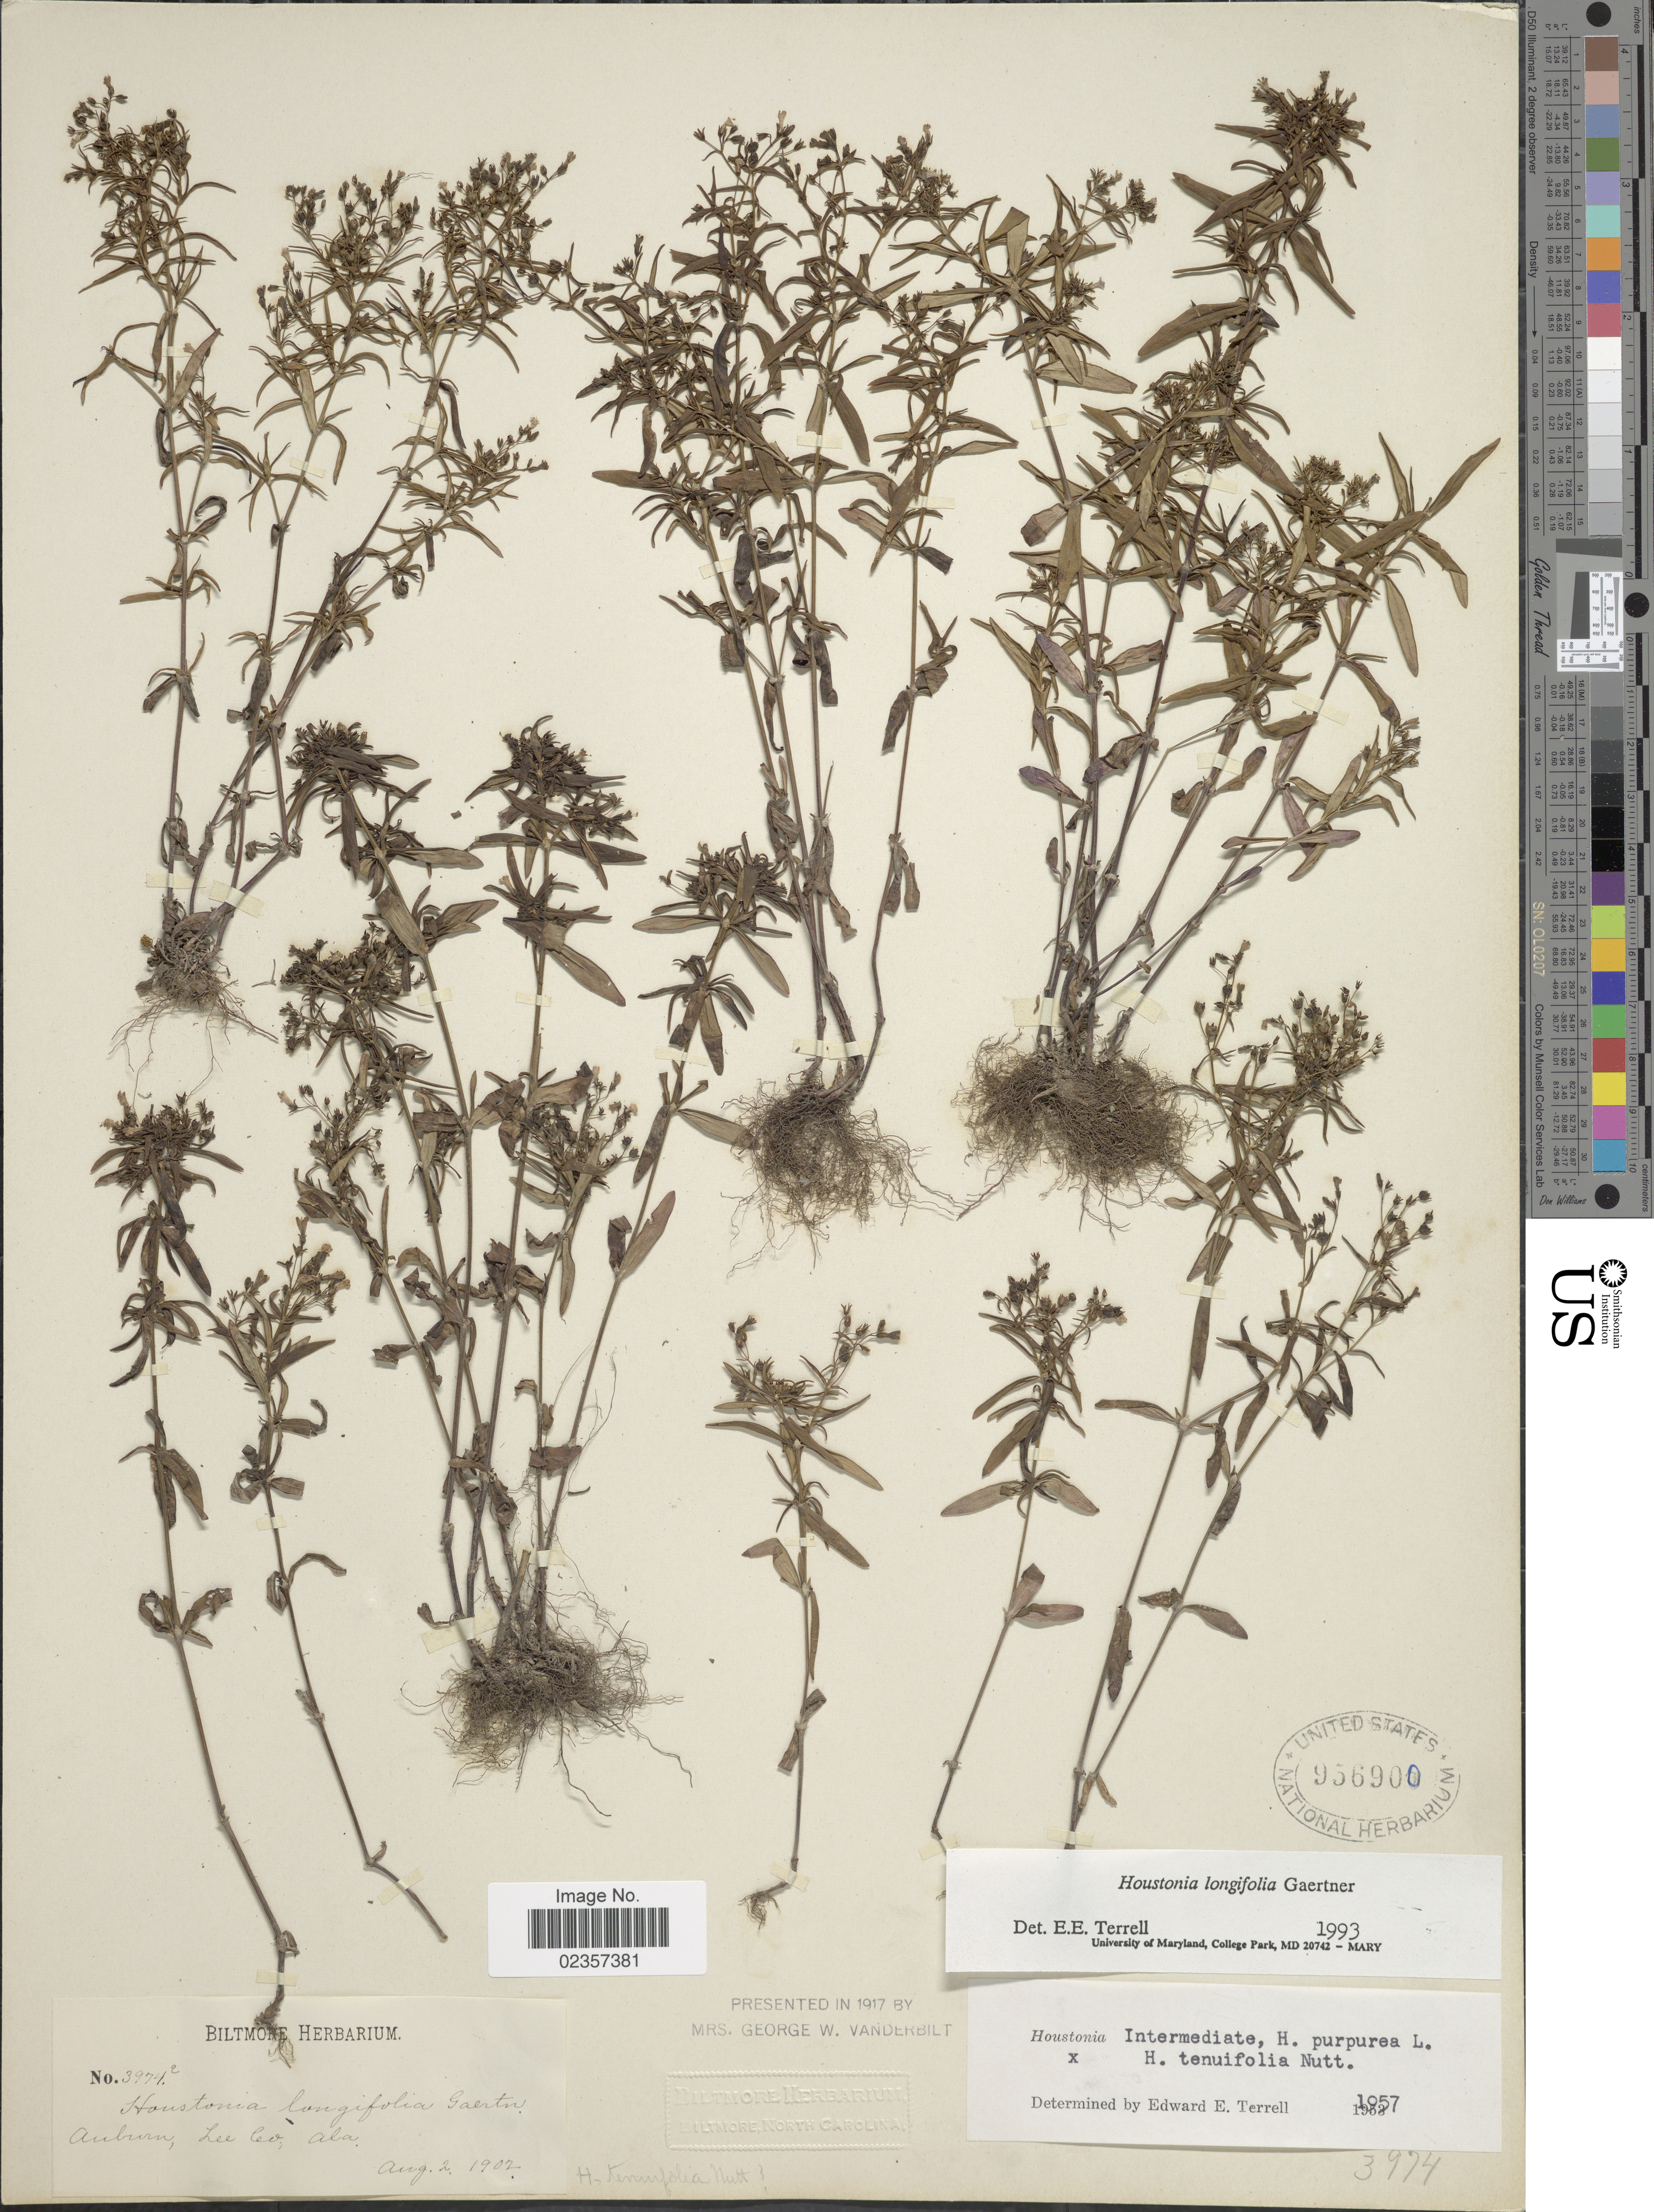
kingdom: Plantae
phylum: Tracheophyta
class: Magnoliopsida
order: Gentianales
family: Rubiaceae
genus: Houstonia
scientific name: Houstonia longifolia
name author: Gaertn.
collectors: ex herb. Biltmore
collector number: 3974E*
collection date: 1902-08-02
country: United States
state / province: Alabama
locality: Auburn, Lee Co.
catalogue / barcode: US 956900